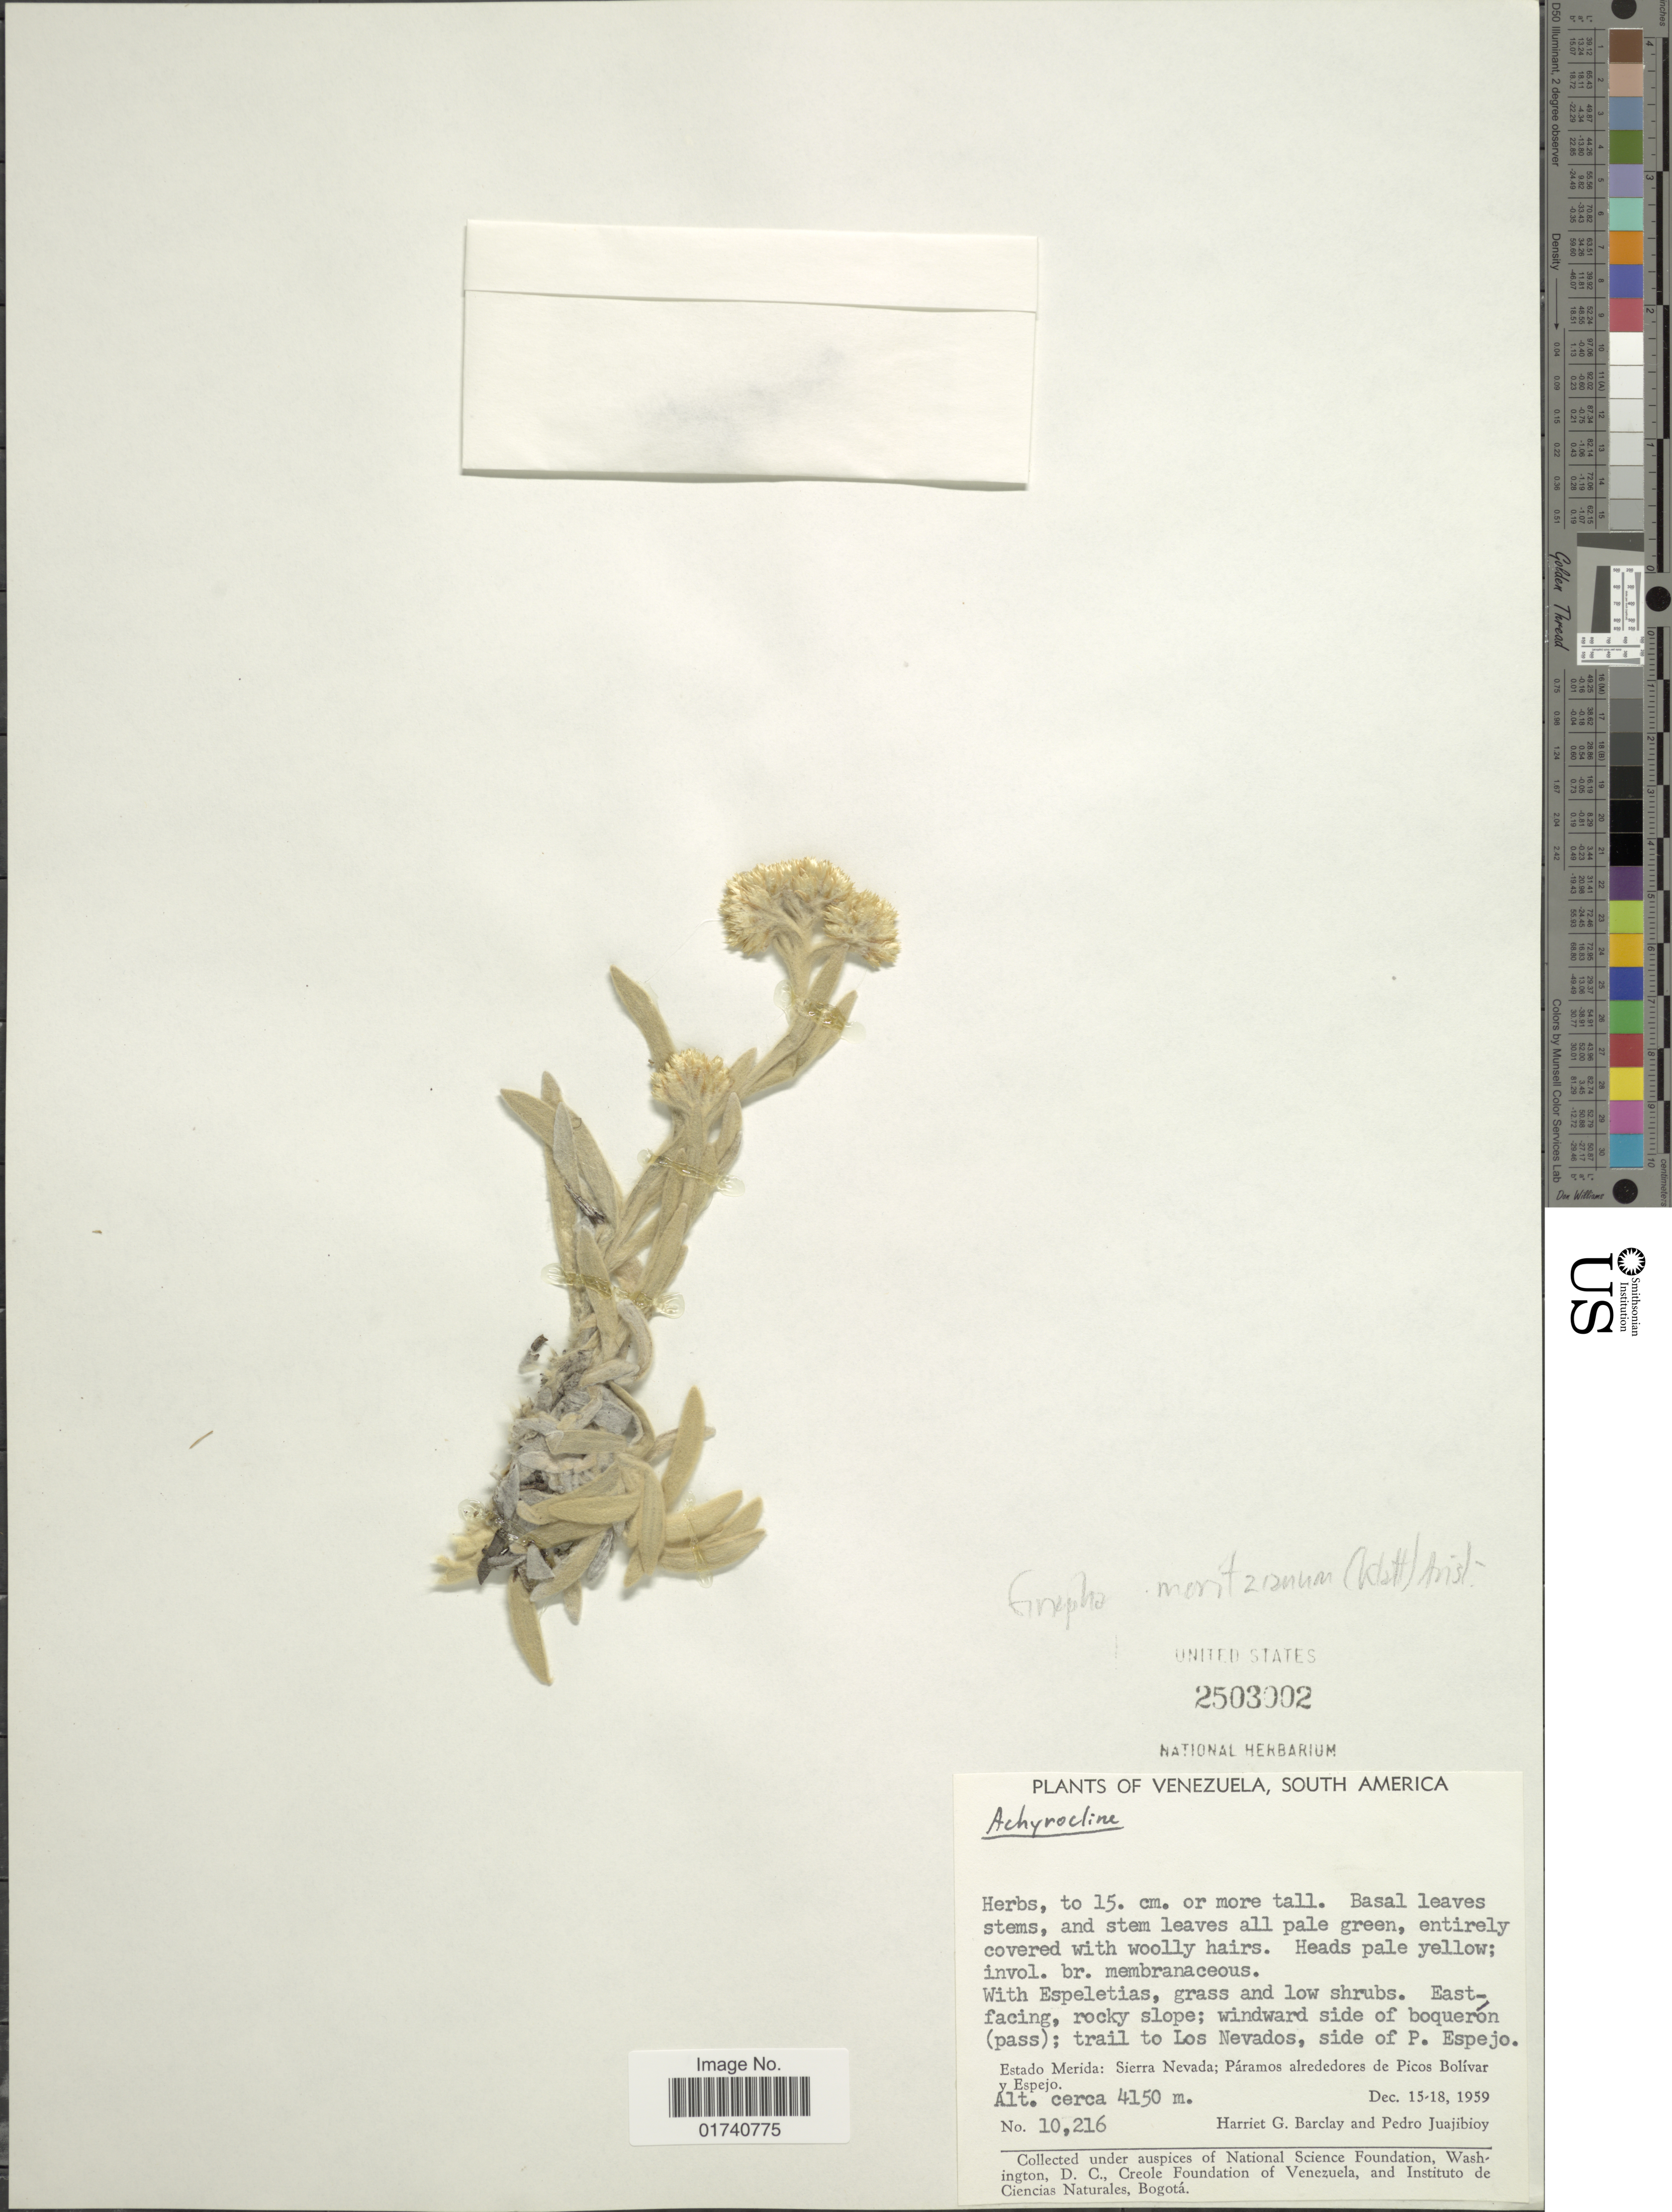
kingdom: Plantae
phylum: Tracheophyta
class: Magnoliopsida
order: Asterales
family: Asteraceae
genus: Pseudognaphalium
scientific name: Pseudognaphalium moritizianum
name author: (Klatt) V.M. Badillo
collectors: H. G. Barclay & P. Juajibioy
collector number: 10216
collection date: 1959-12-15/1959-12-18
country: Venezuela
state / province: Mérida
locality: Trail to Los Nevados, side of P. Espejo. Estado Merida: Sierra Nevada; Paramos alrededores de Picos Bolivar y Espejo.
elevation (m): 4150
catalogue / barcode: US 2503002